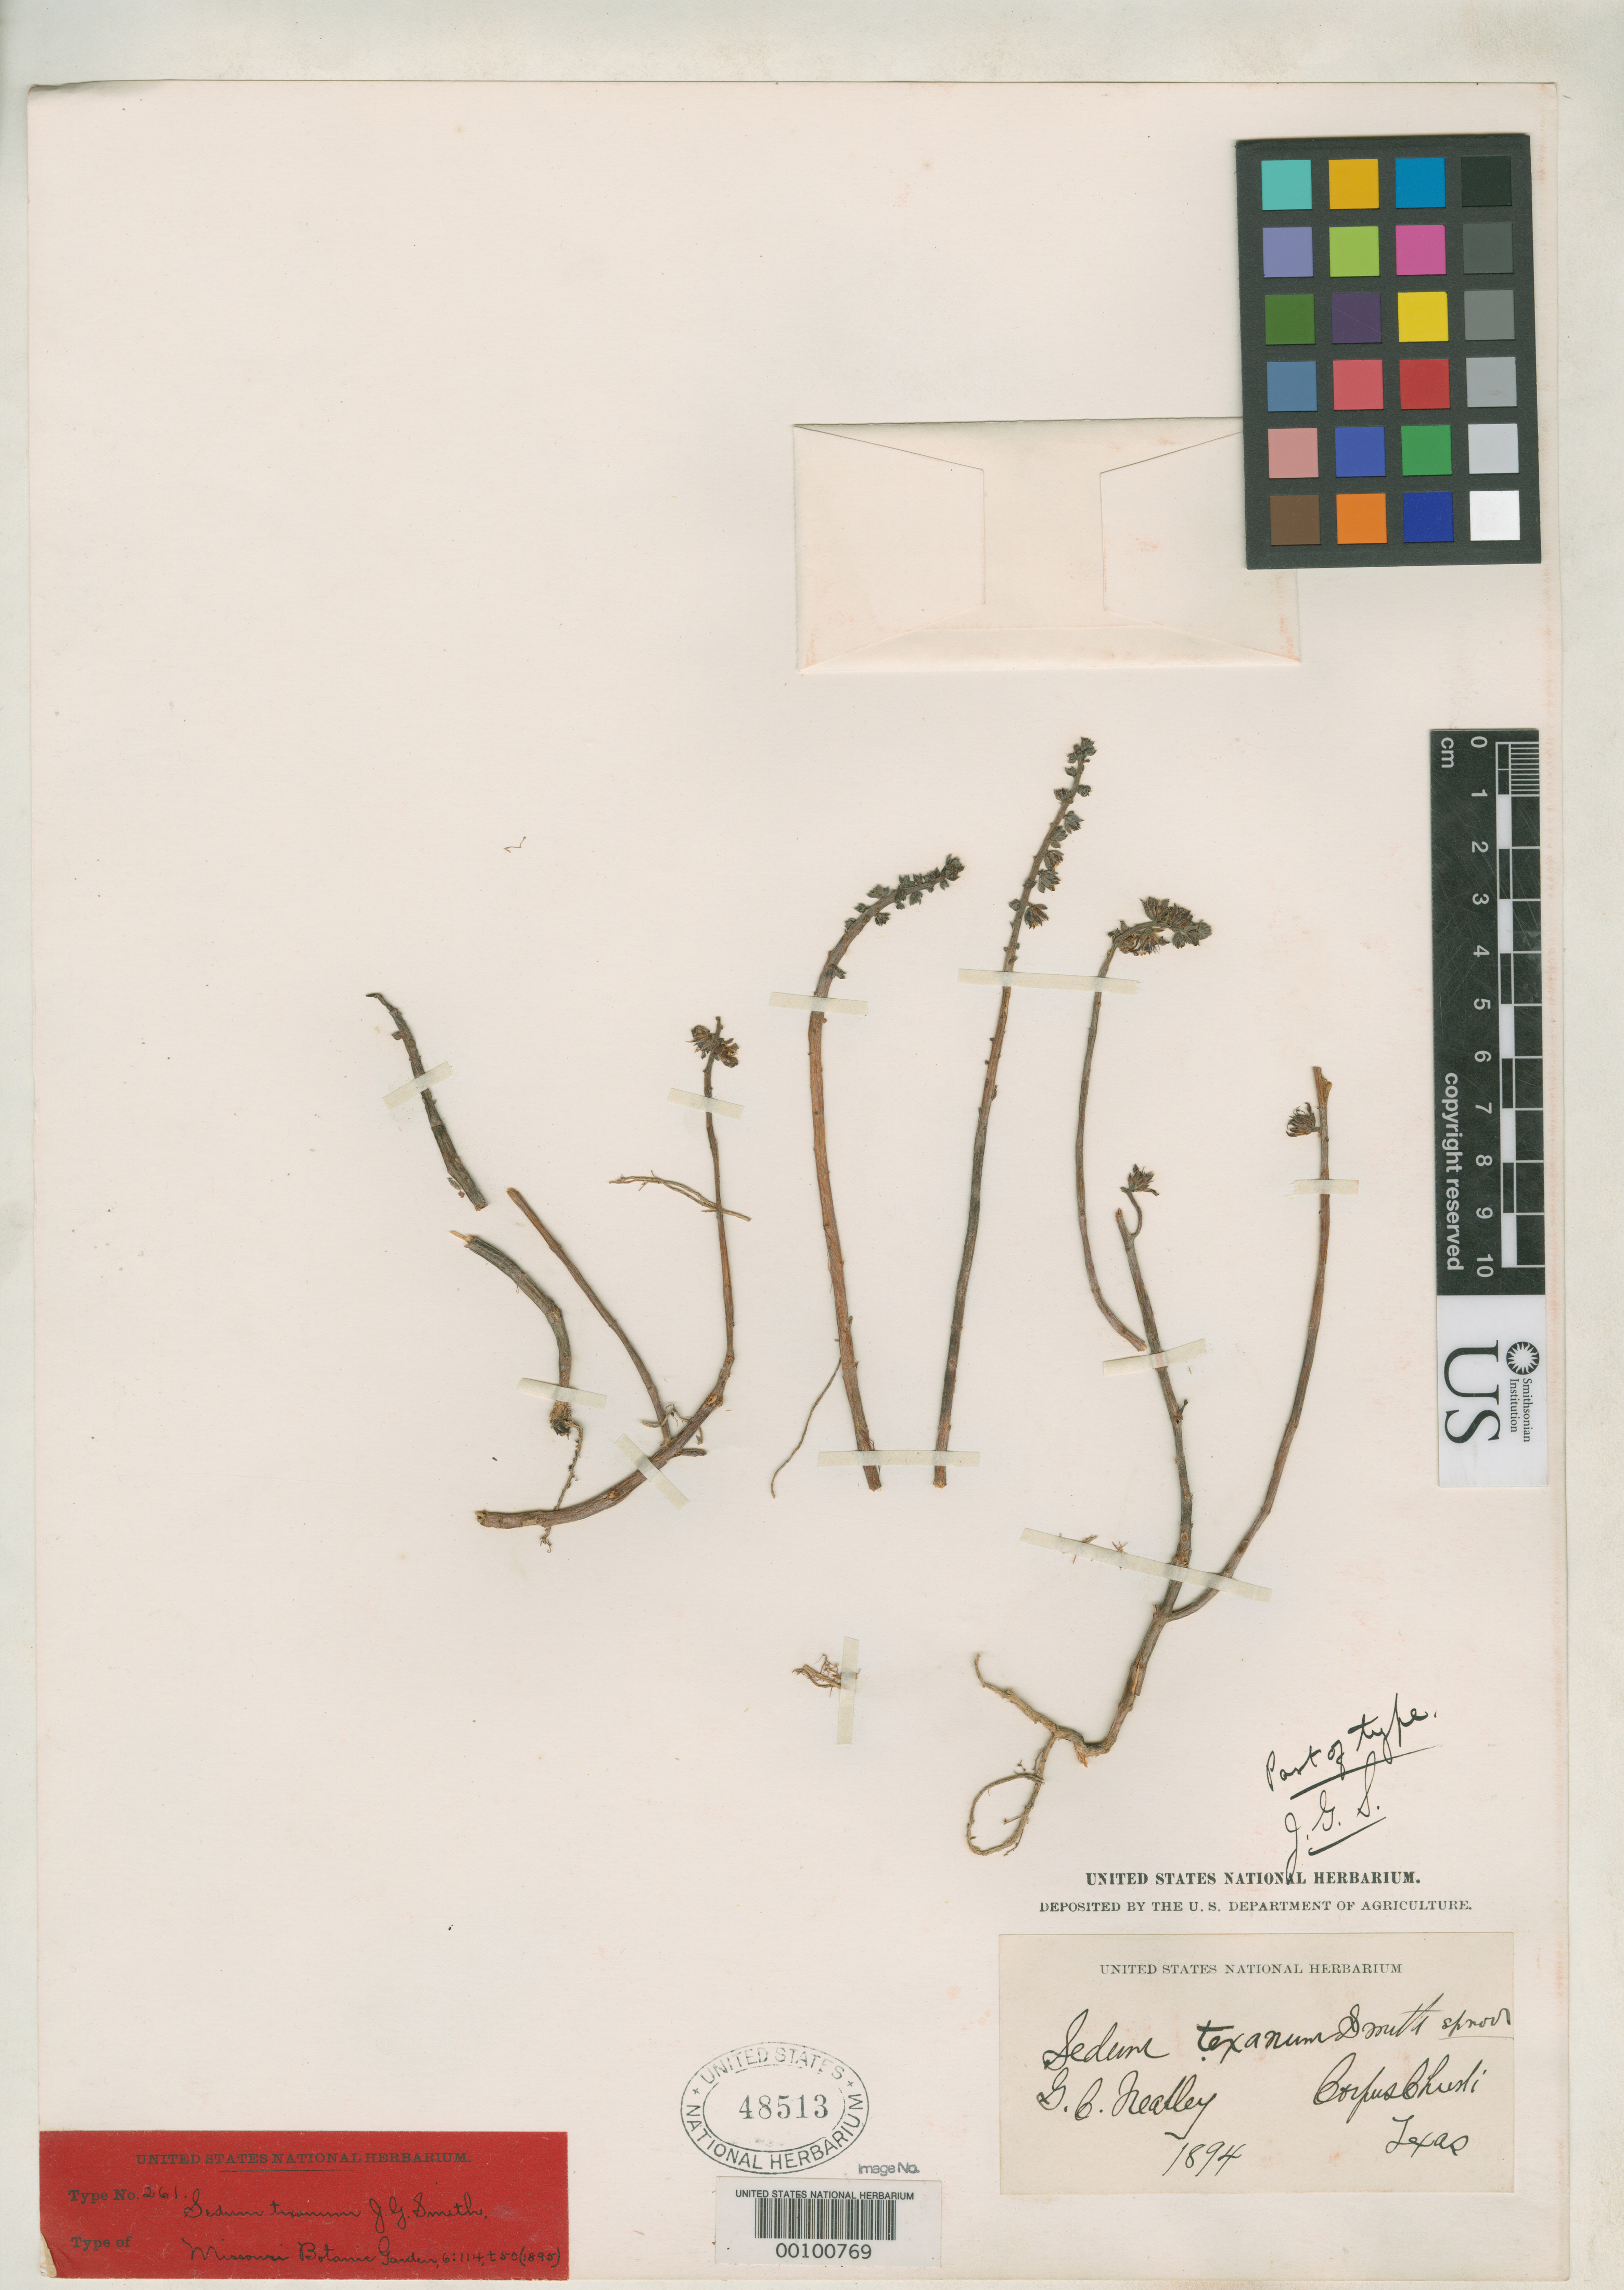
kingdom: Plantae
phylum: Tracheophyta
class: Magnoliopsida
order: Saxifragales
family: Crassulaceae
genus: Sedum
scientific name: Sedum texanum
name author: J.G. Sm.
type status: Isotype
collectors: G. C. Nealley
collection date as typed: Oct 1894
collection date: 1894-10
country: United States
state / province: Texas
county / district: Nueces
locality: Near Corpus Christi.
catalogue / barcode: US 48513